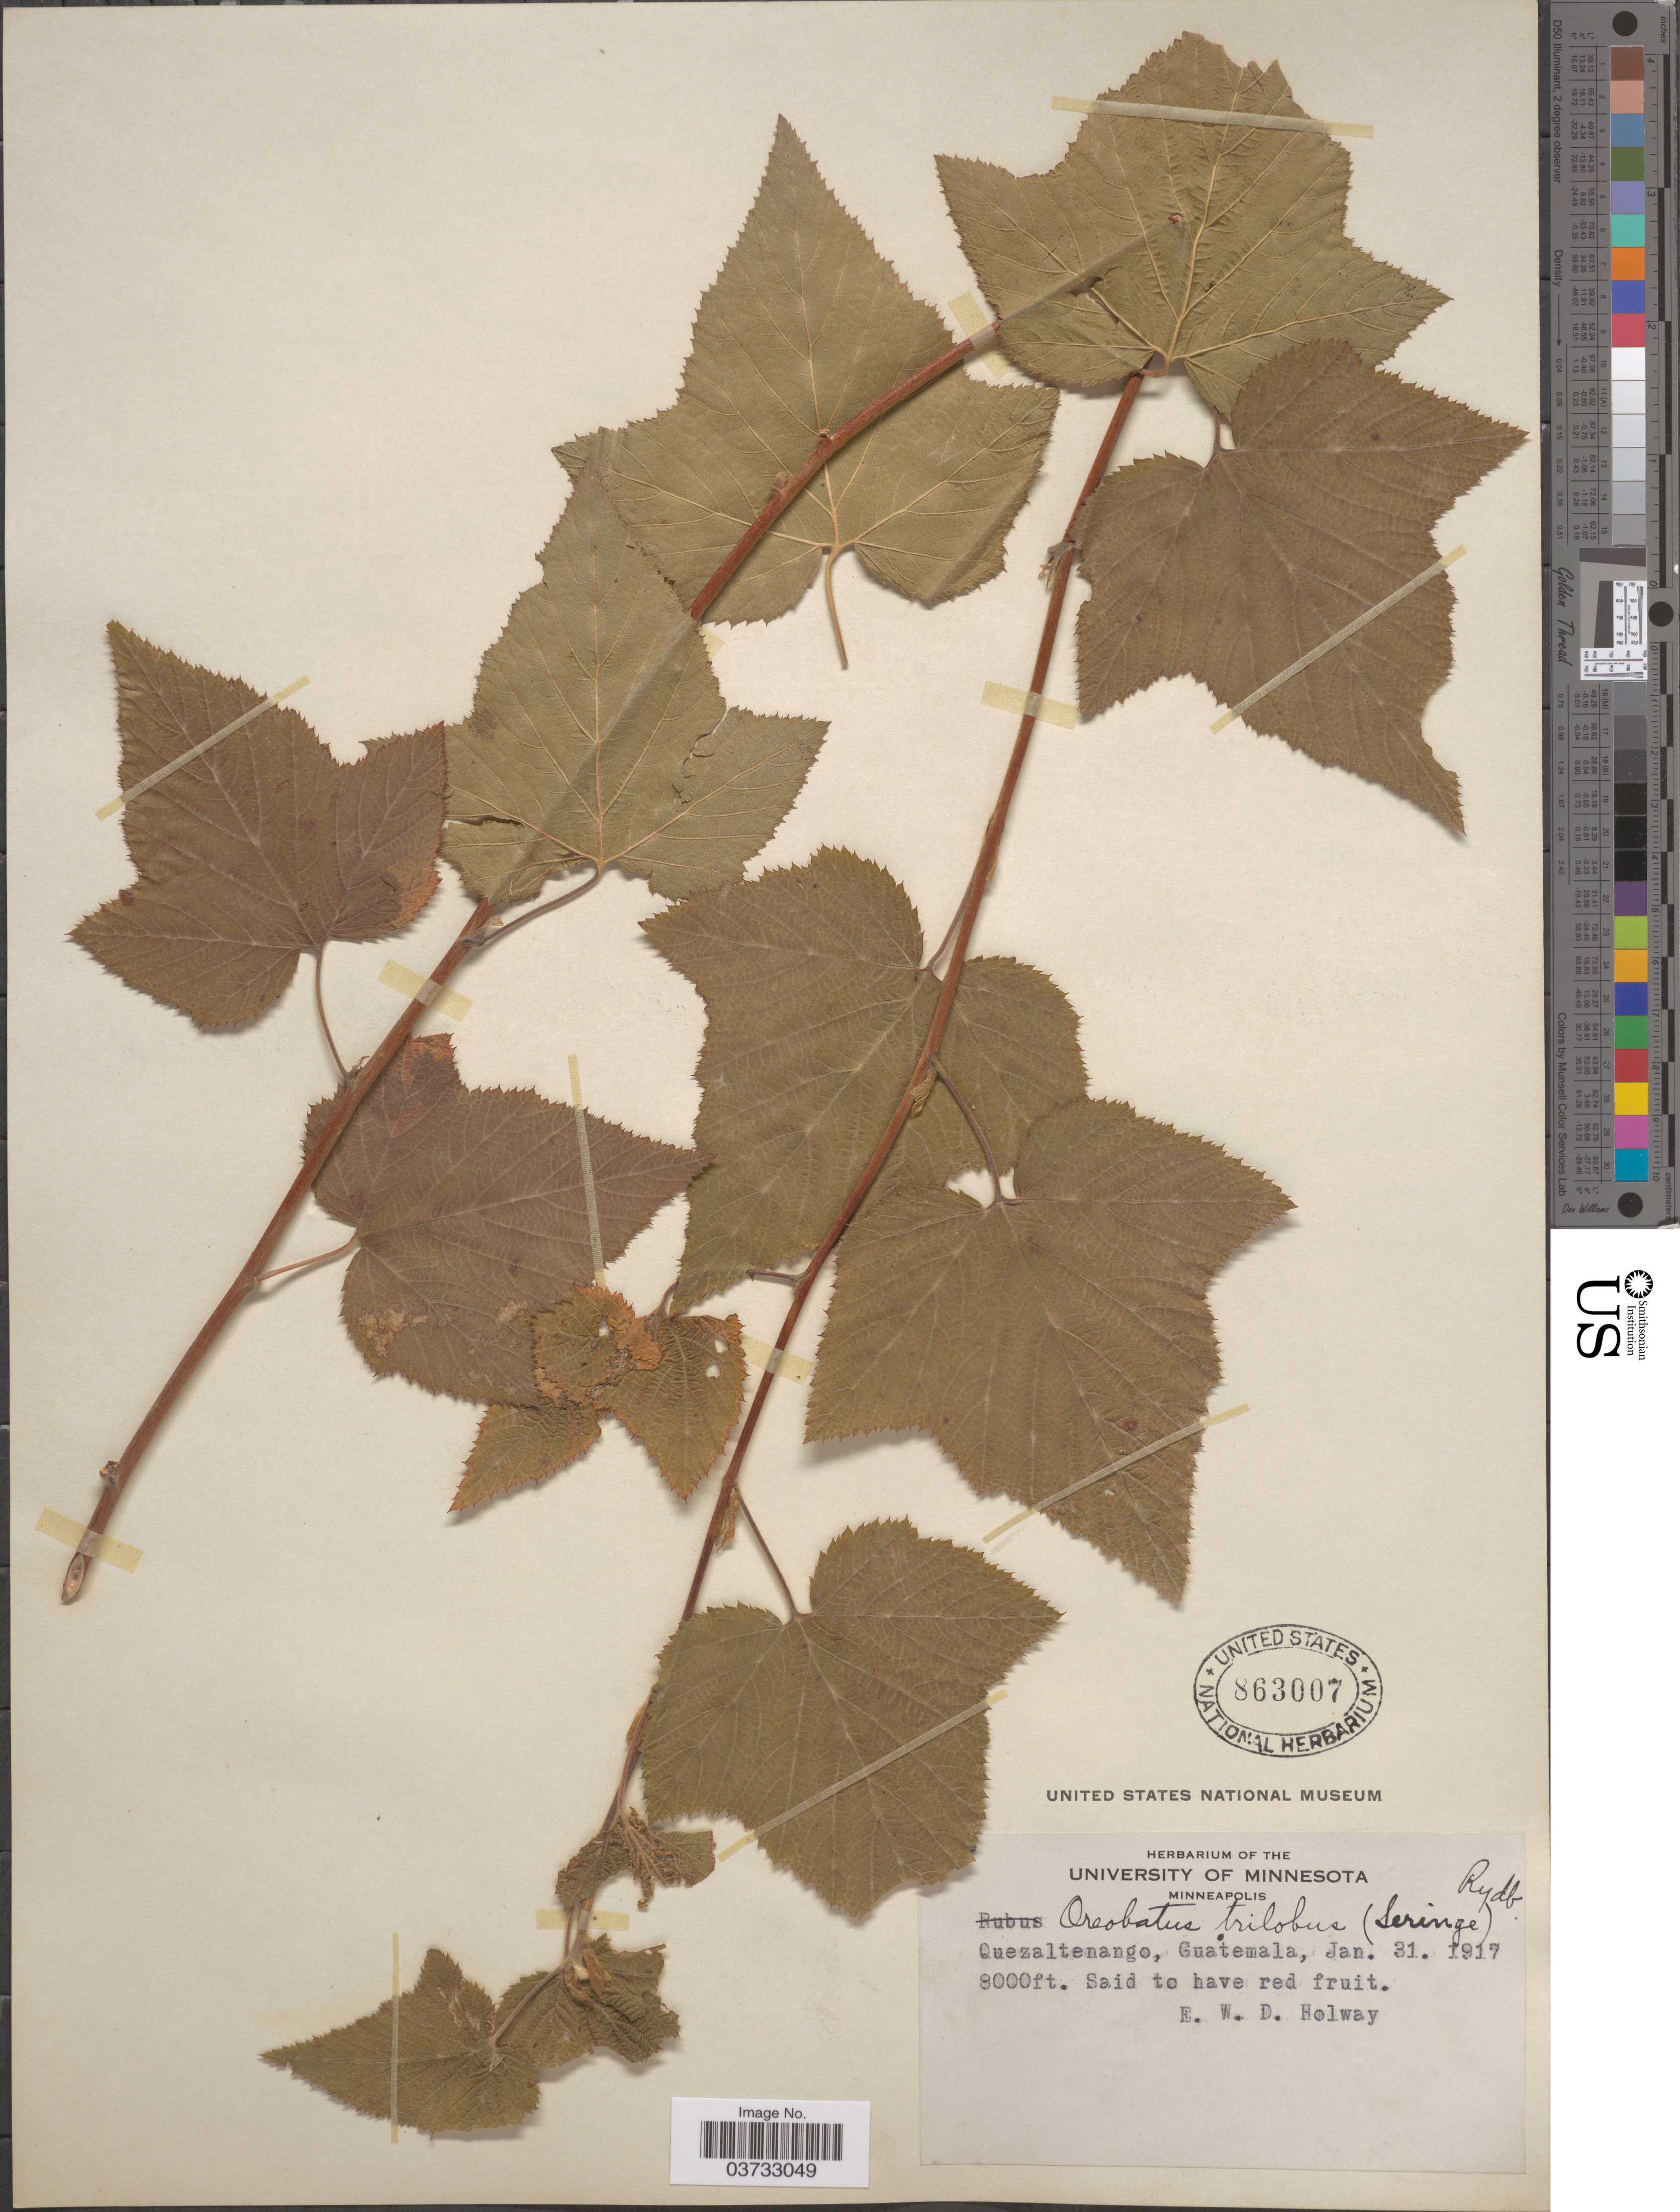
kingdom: Plantae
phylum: Tracheophyta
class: Magnoliopsida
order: Rosales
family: Rosaceae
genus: Rubus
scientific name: Rubus trilobus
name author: Moc. & Sessé ex Ser.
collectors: E. W. D. Holway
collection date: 1917-01-31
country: Guatemala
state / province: Quetzaltenango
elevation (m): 2438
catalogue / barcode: US 863007